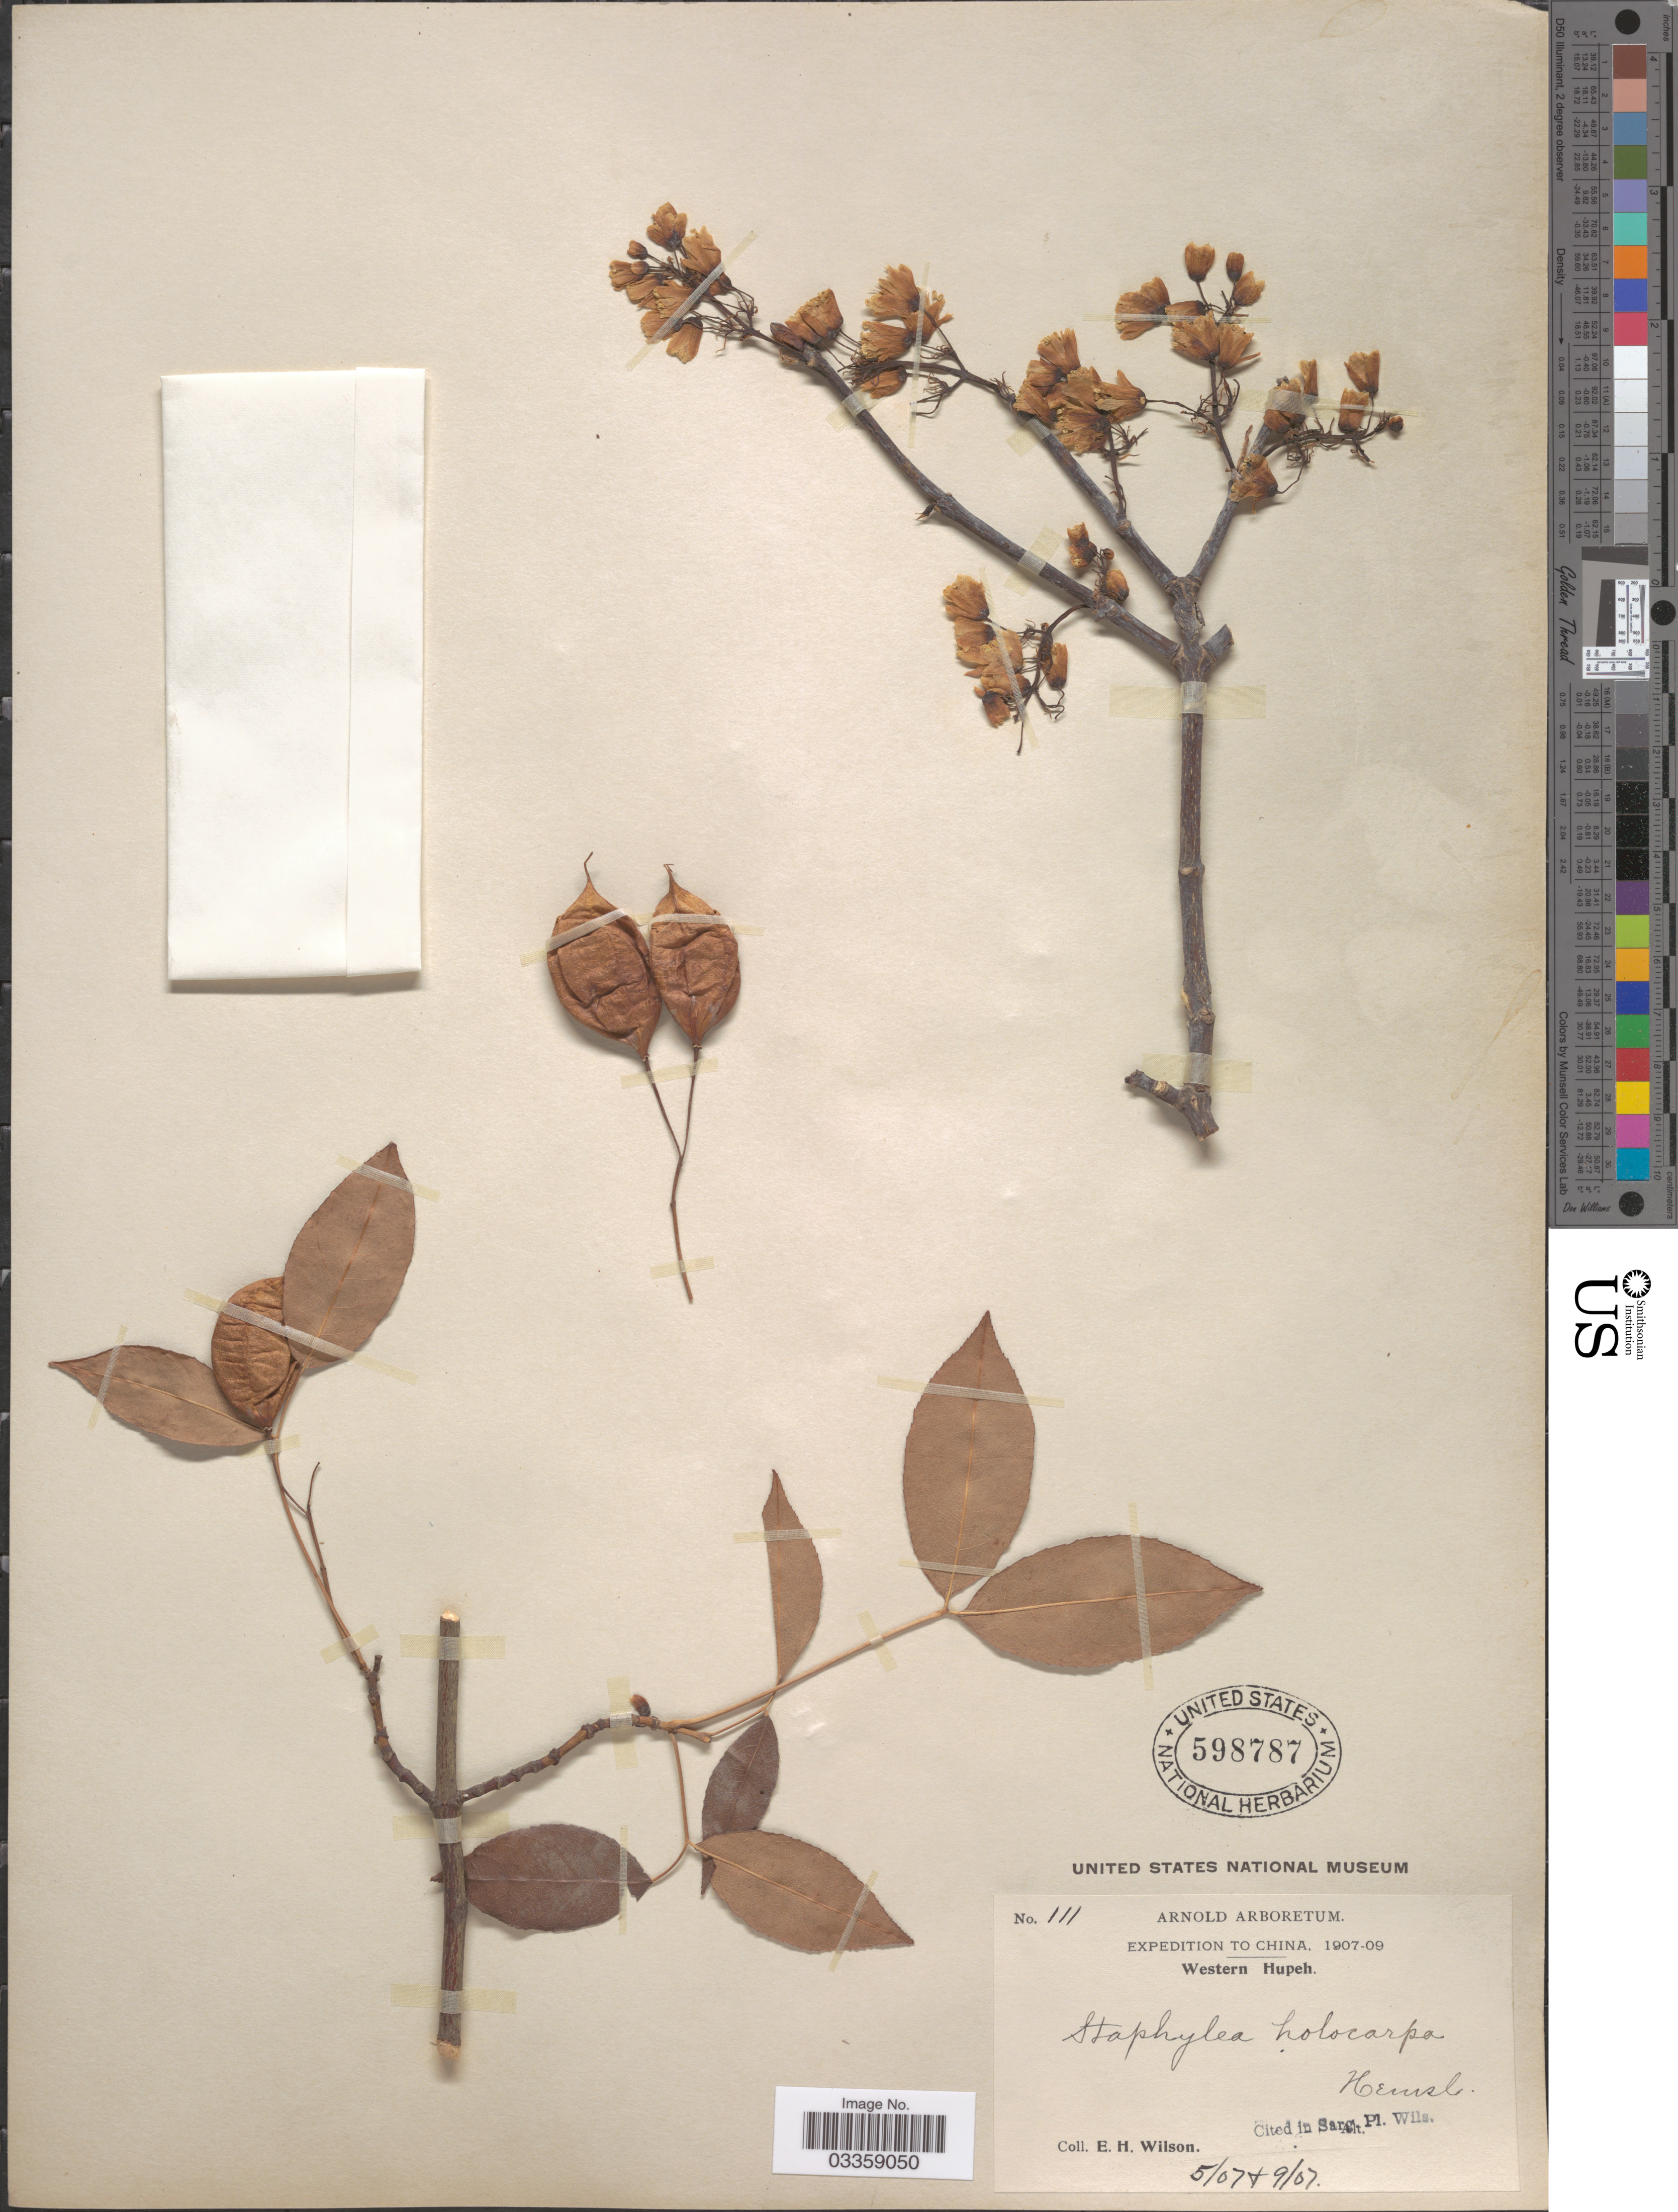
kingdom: Plantae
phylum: Tracheophyta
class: Magnoliopsida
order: Crossosomatales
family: Staphyleaceae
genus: Staphylea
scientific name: Staphylea holocarpa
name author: Hemsl.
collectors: E. Wilson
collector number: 111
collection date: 1907-05/1907-09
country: China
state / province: Hubei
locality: Western Hupeh.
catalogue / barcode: US 598787